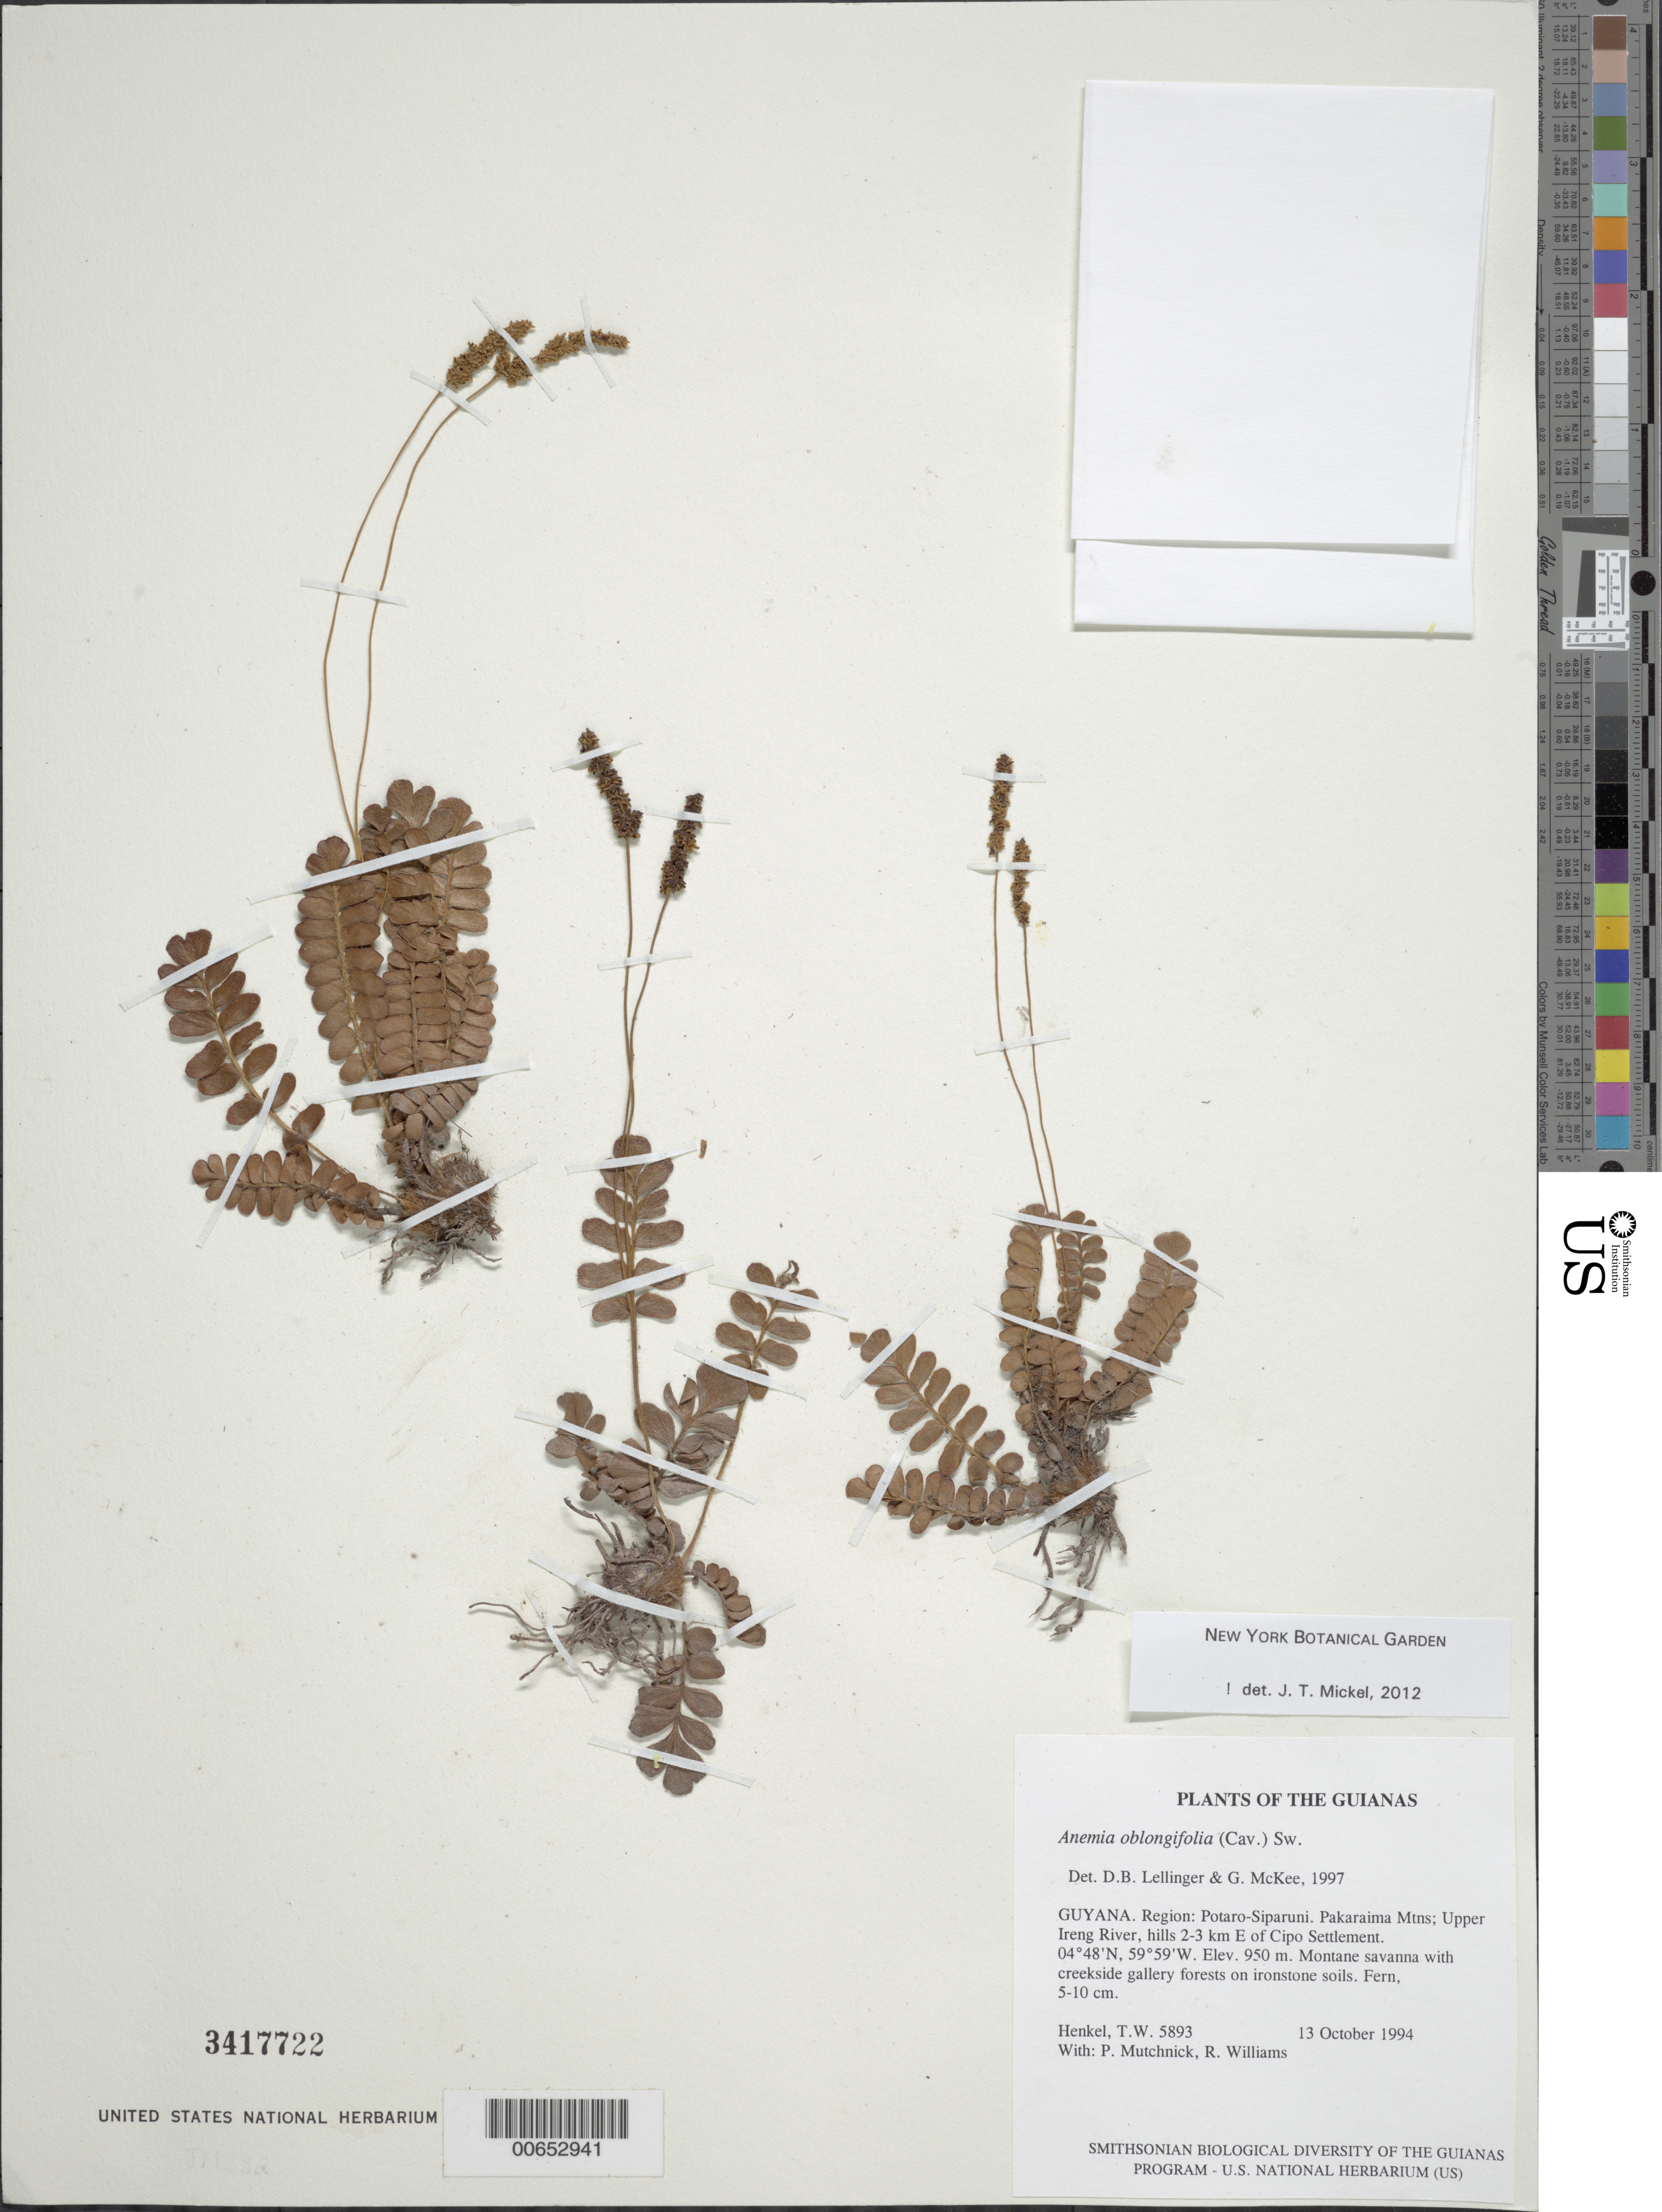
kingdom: Plantae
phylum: Tracheophyta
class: Polypodiopsida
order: Schizaeales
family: Anemiaceae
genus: Anemia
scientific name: Anemia oblongifolia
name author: (Cav.) Sw.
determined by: Lellinger, D. B.; McKee, G. S.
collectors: T. Henkel, P. Mutchnick & R. Williams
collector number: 5893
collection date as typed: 13 October 1994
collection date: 1994-10-13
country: Guyana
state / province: Potaro-Siparuni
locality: Pakaraima Mtns; Upper Ireng River, hills 2-3 km E of Cipo Settlement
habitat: Montane savanna with creekside gallery forests on ironstone soils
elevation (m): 950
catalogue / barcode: US 3417722